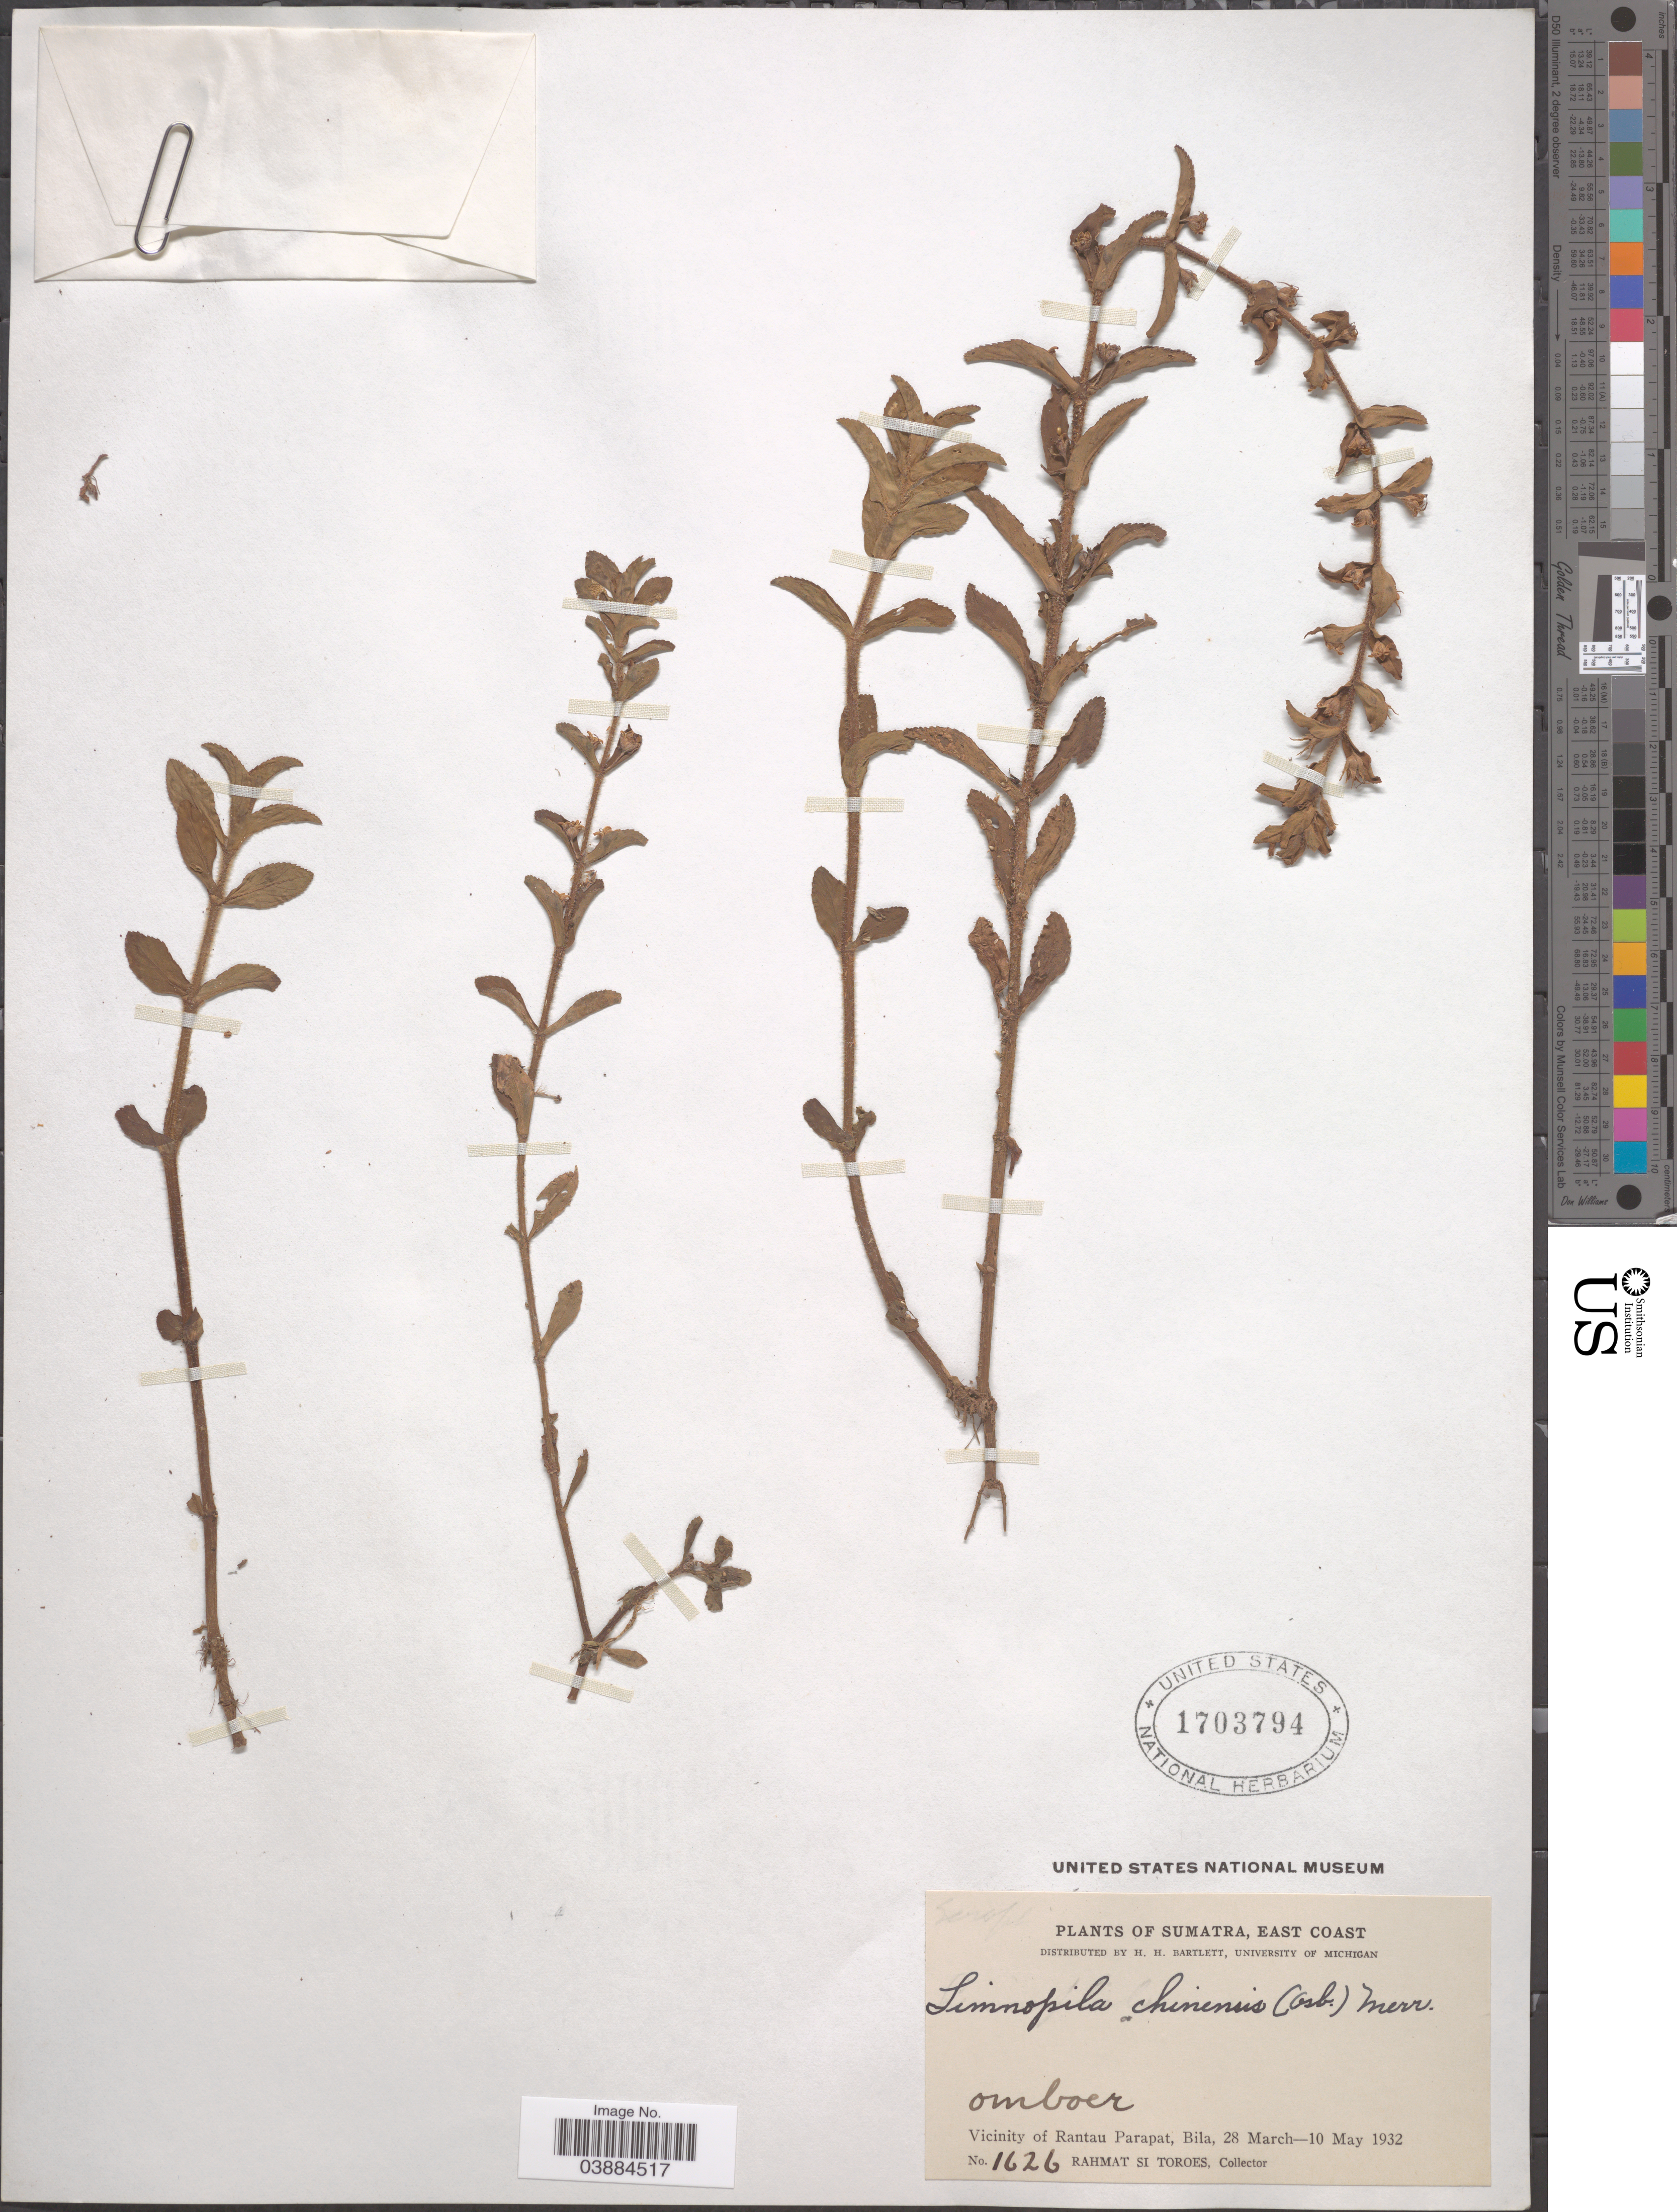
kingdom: Plantae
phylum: Tracheophyta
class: Magnoliopsida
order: Lamiales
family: Plantaginaceae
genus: Limnophila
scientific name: Limnophila chinensis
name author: (Osbeck) Merr.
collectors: Rahmat Si Boeea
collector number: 1626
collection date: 1932-03-28/1932-05-10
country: Indonesia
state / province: Sumatra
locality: East Coast. Vicinity of Rantau Parapat, Bila.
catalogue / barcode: US 1703794